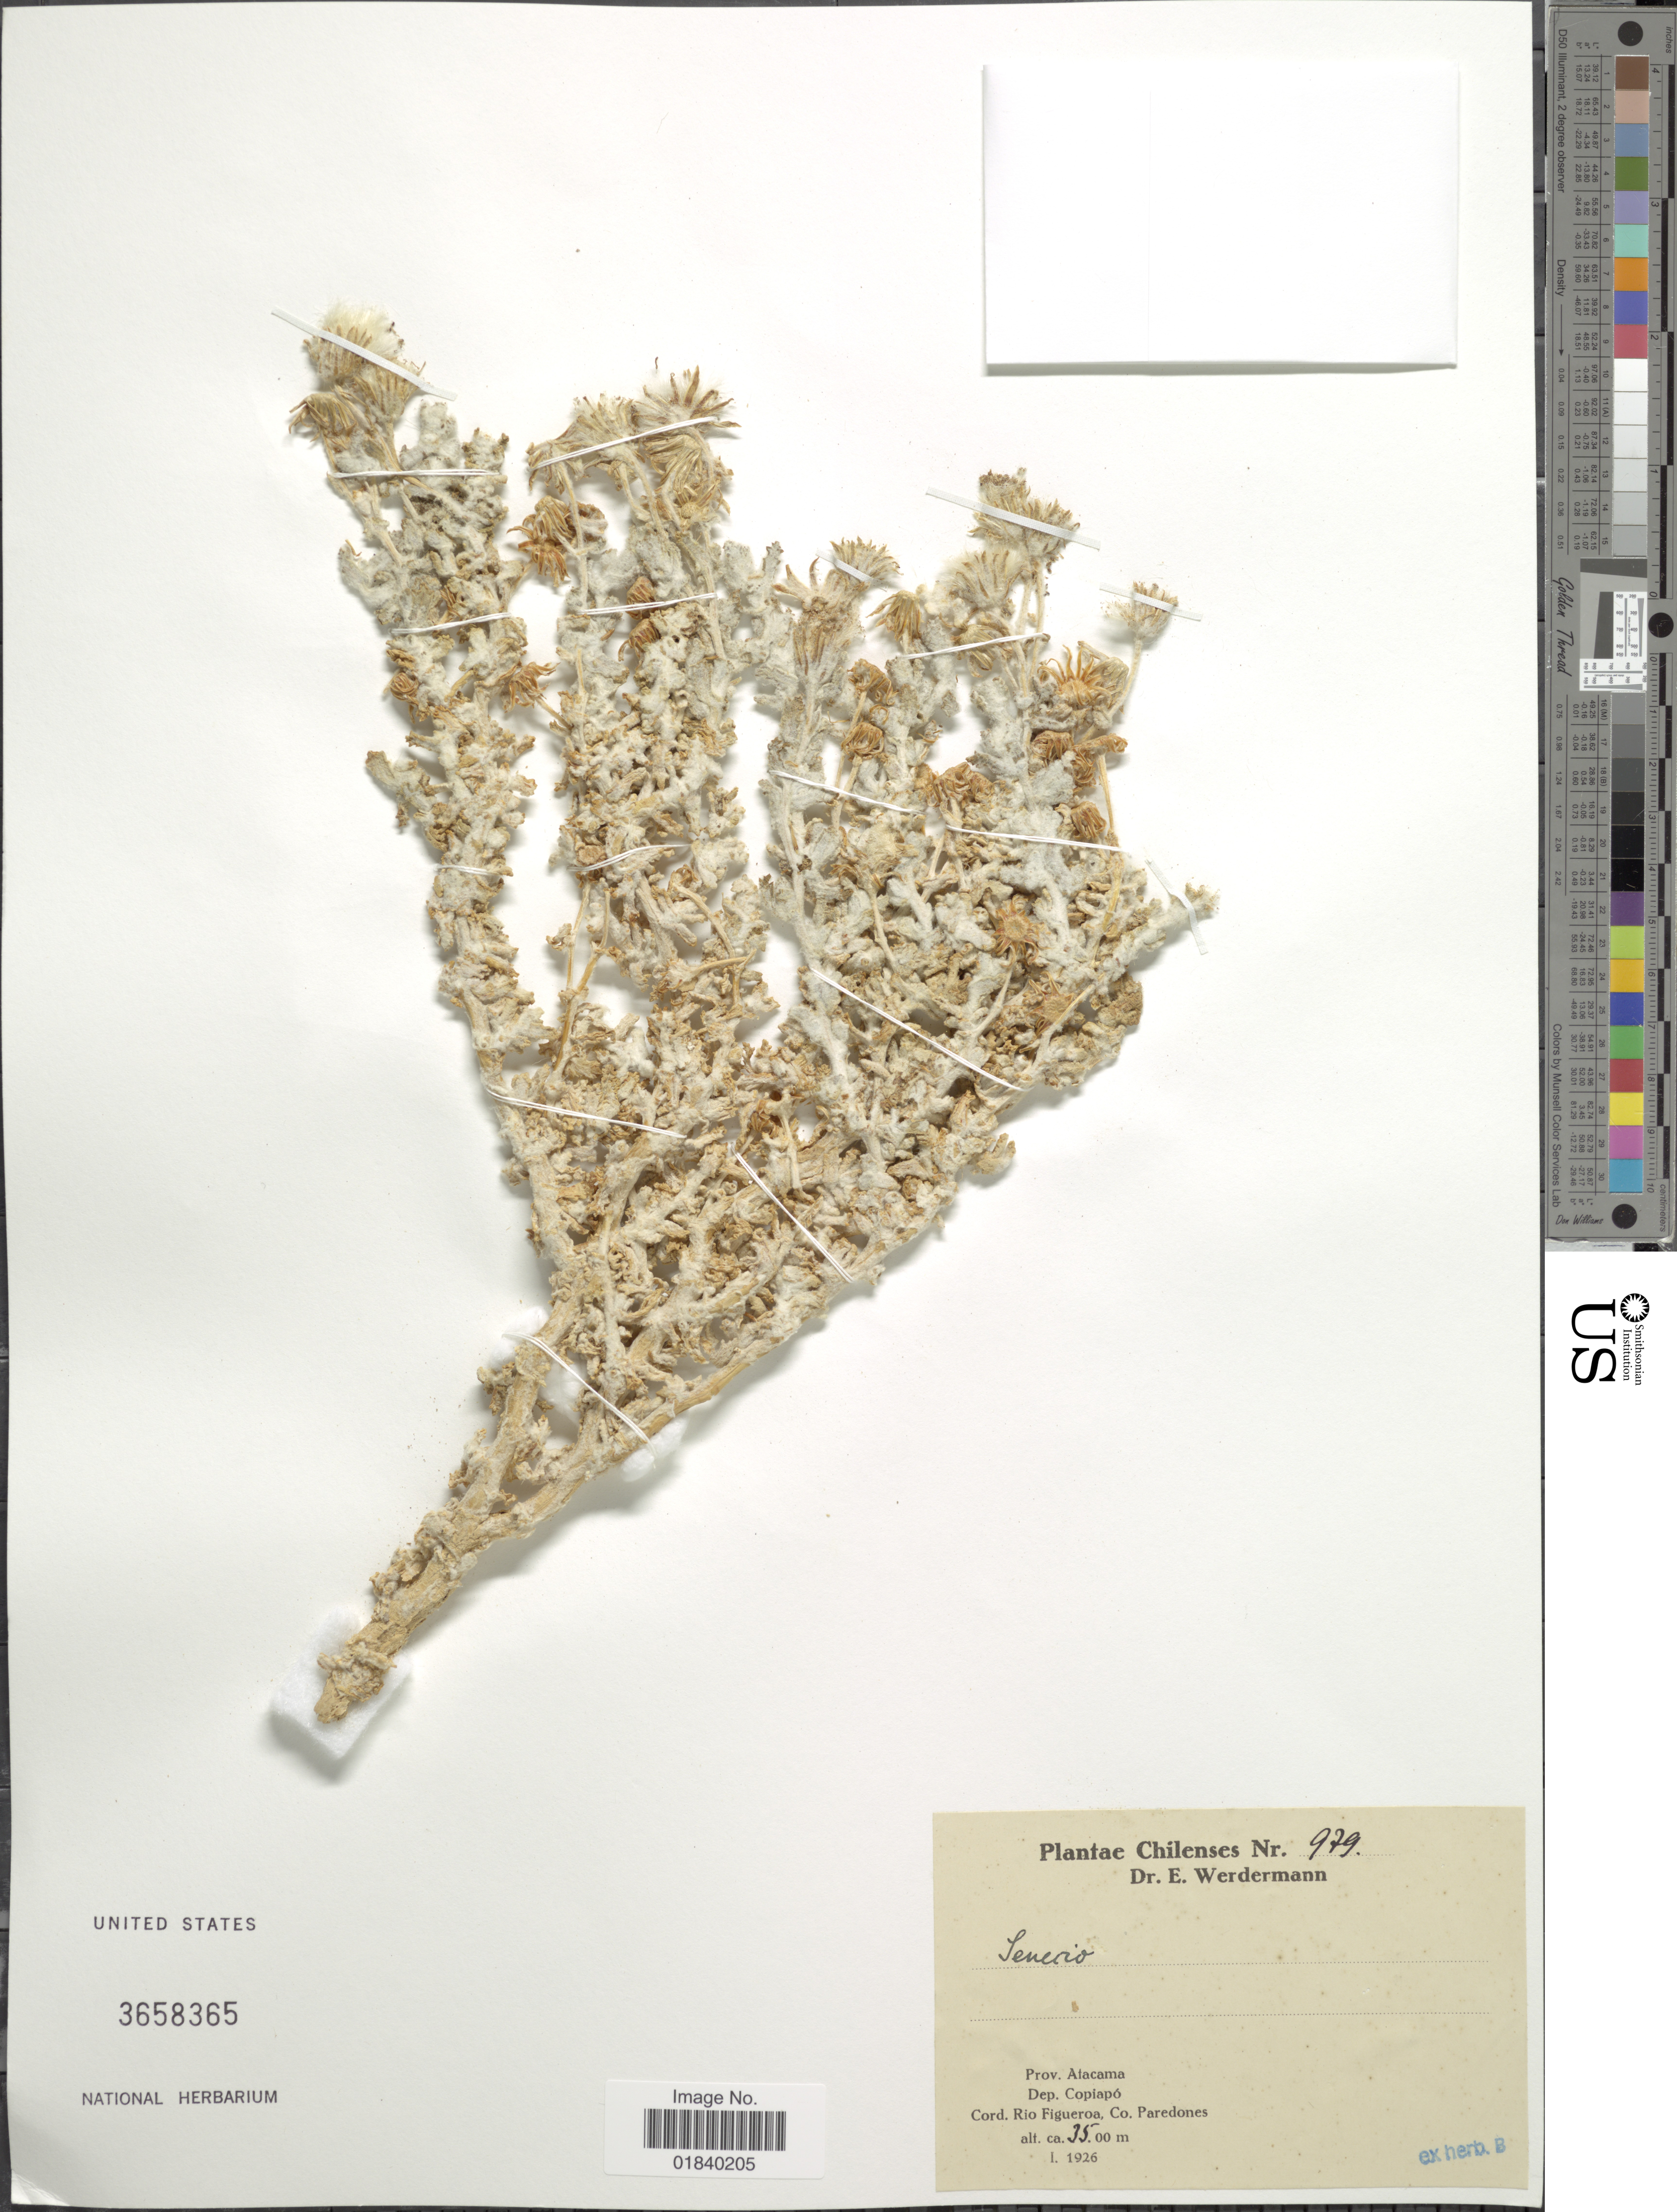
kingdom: Plantae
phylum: Tracheophyta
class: Magnoliopsida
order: Asterales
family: Asteraceae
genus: Senecio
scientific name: Senecio sp.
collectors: E. Werdermann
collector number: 979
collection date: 1926-01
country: Chile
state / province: Atacama (III)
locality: Dep. Copiapo. Cord. Rio Figueroa, Co. Paredones.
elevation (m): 3500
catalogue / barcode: US 3658365